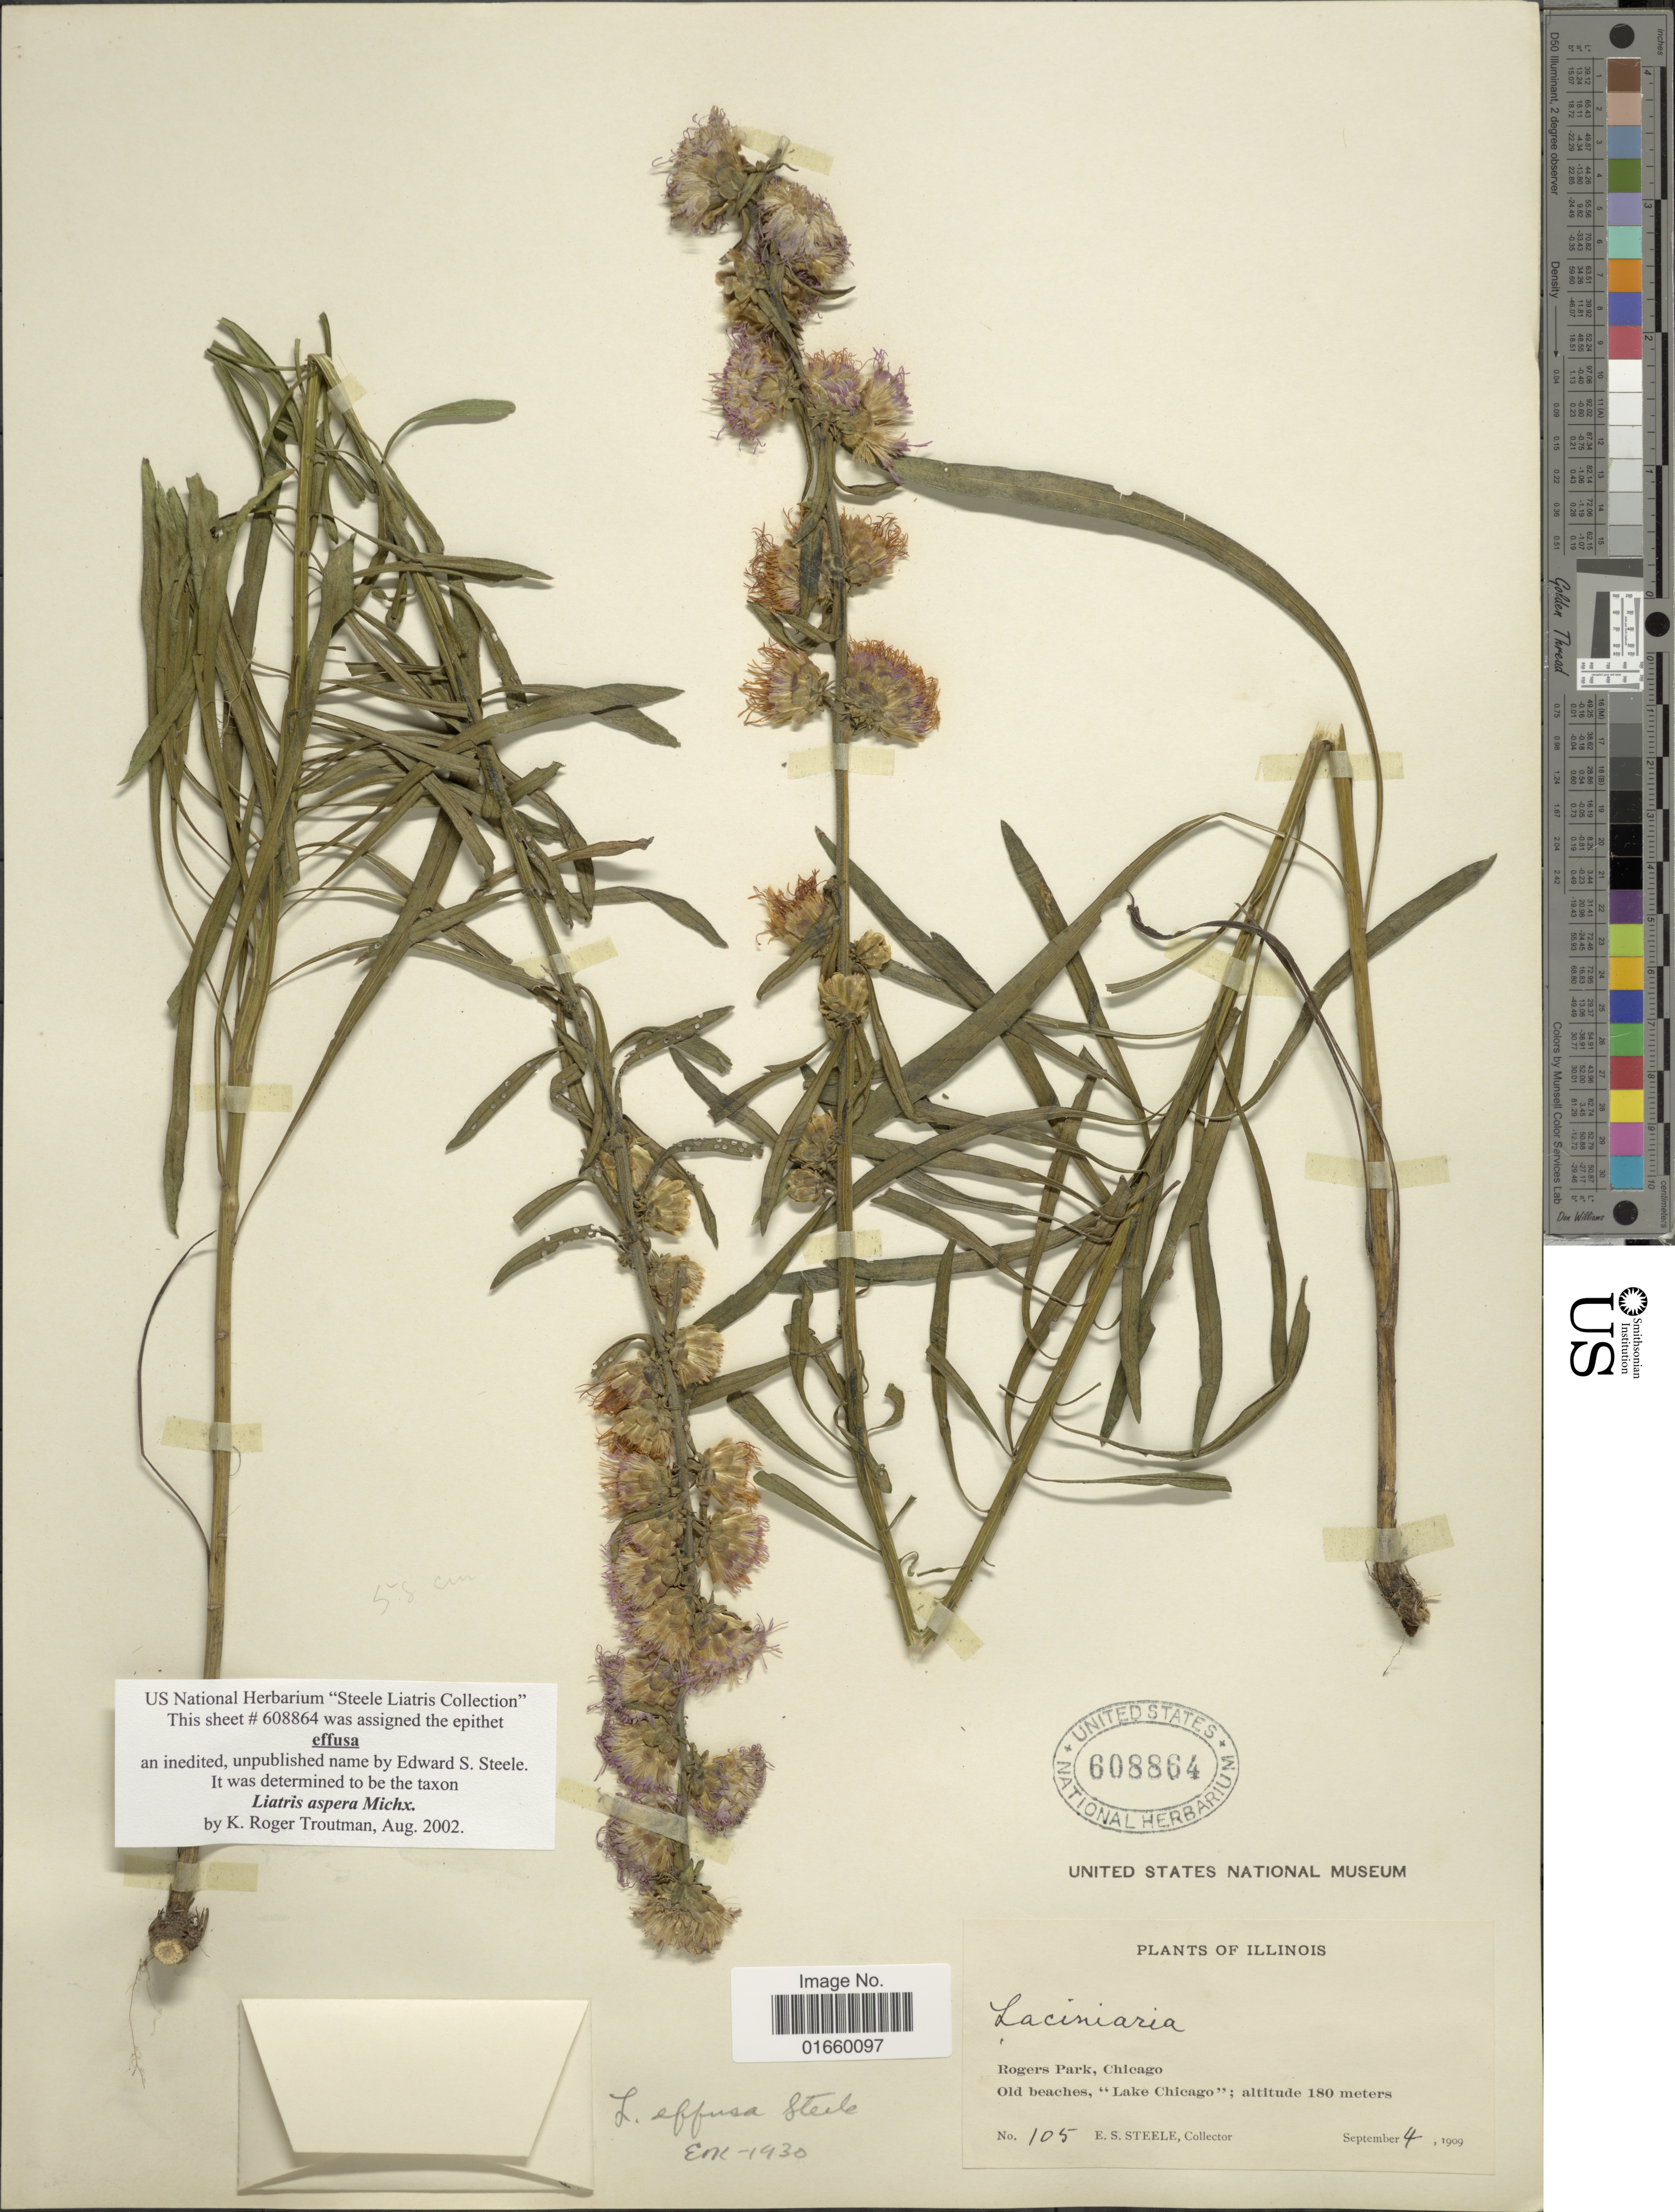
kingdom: Plantae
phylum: Tracheophyta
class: Magnoliopsida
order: Asterales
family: Asteraceae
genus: Liatris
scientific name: Liatris aspera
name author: Michx.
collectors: E. Steele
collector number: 105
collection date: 1909-09-04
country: United States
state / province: Illinois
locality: Rogers Park, Chicago, Old beaches, "Lake Chicago"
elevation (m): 180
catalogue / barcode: US 608864